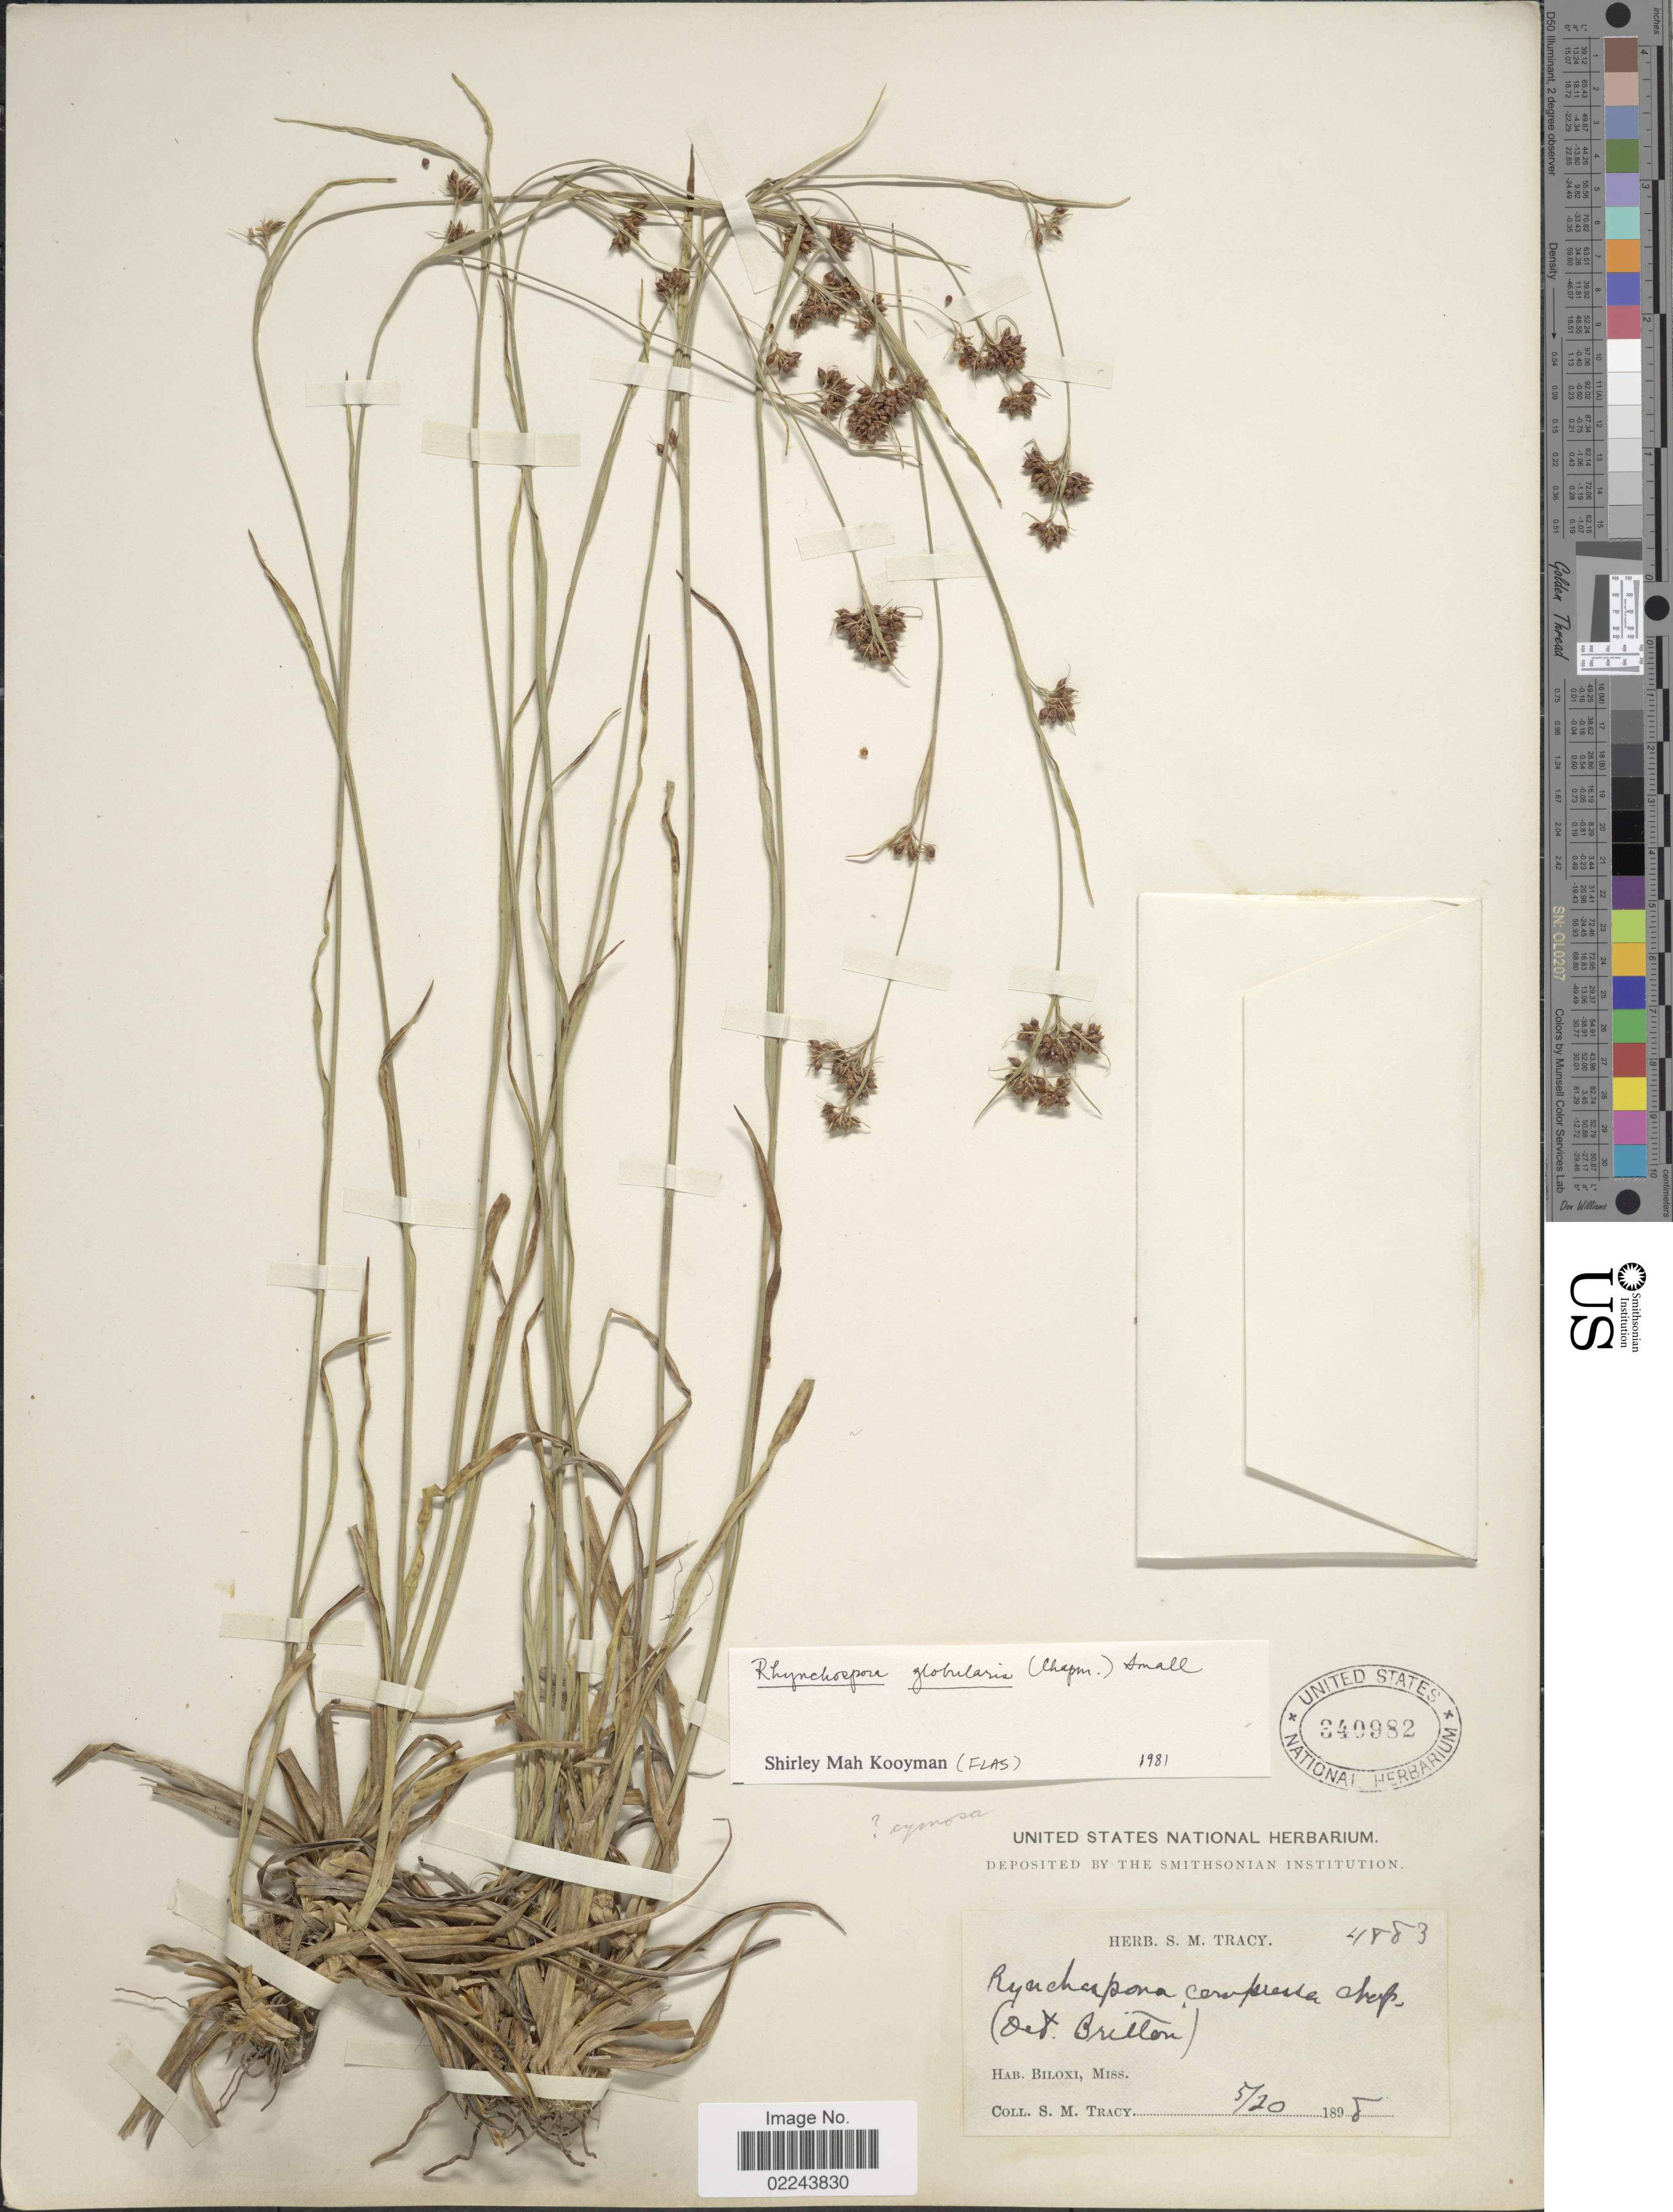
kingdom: Plantae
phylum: Tracheophyta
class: Liliopsida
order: Poales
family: Cyperaceae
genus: Rhynchospora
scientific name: Rhynchospora globularis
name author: (Chapm.) Small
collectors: S. M. Tracy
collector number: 4883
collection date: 1898-05-20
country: United States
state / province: Mississippi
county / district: Harrison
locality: Biloxi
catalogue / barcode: US 340982